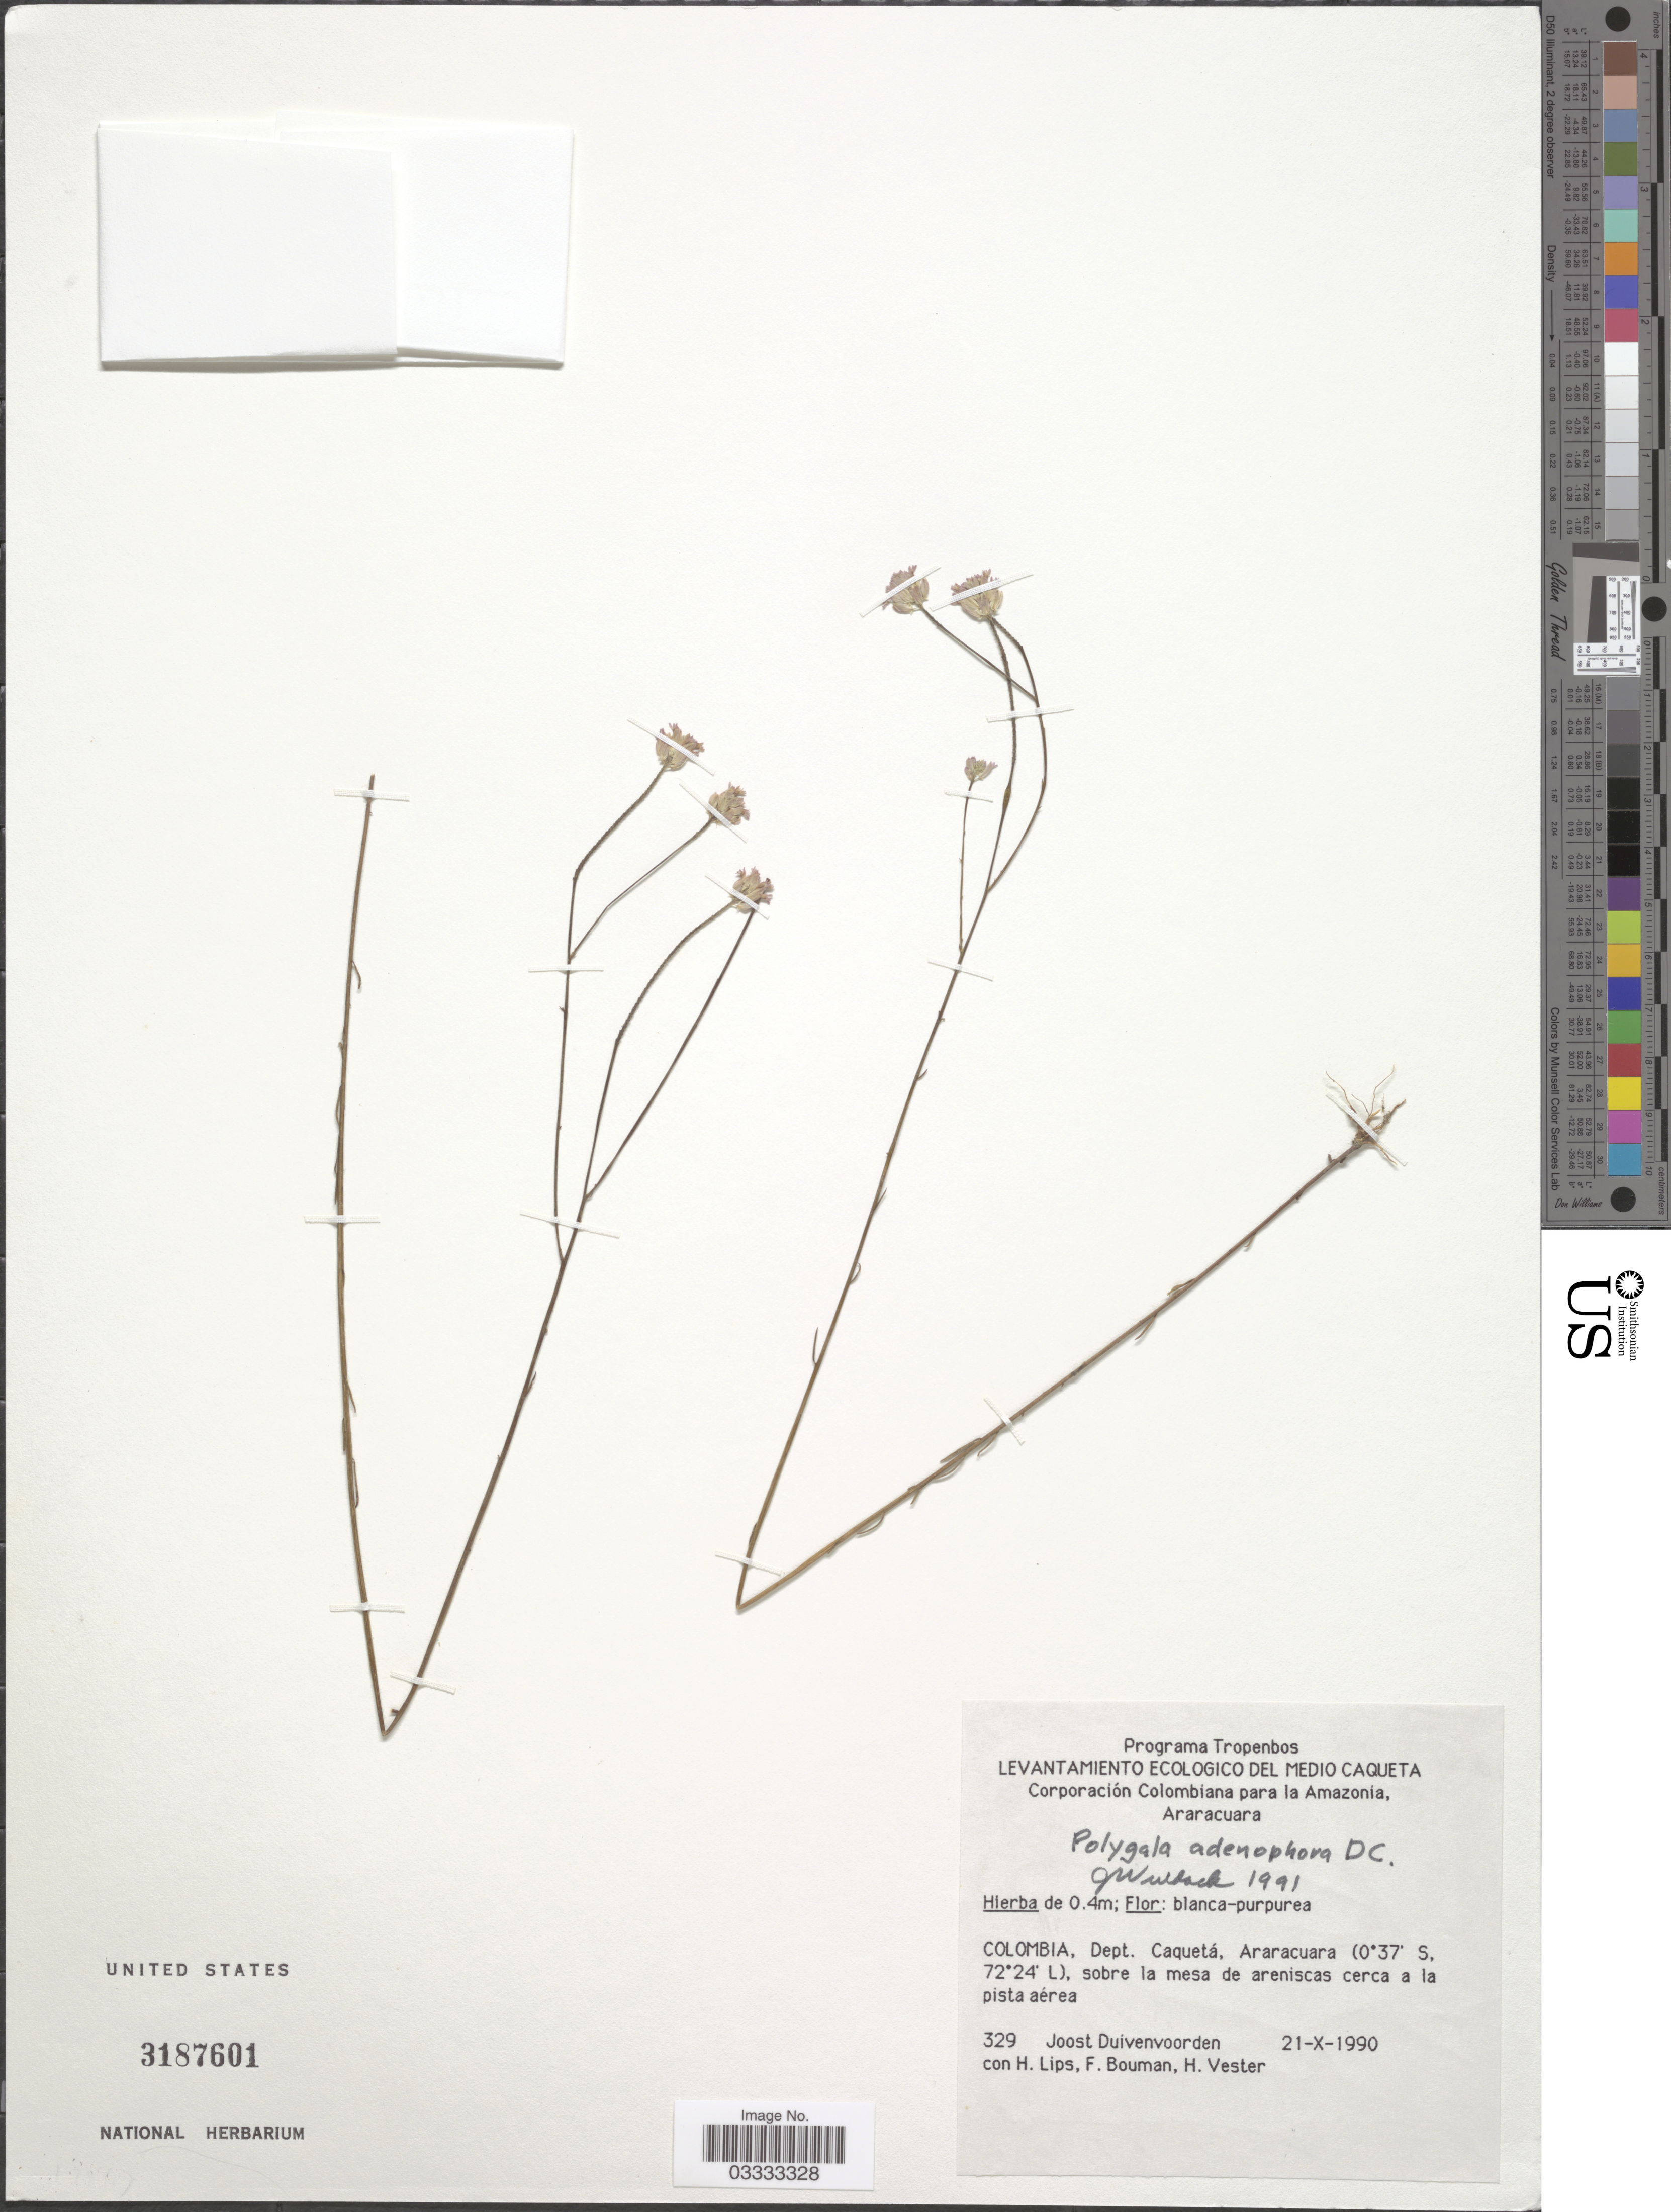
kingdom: Plantae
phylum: Tracheophyta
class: Magnoliopsida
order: Fabales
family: Polygalaceae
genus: Polygala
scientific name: Polygala adenophora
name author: DC.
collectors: J. Duivenvoorden, H. Lips, F. Bouman & H. Vester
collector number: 329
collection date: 1990-10-21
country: Colombia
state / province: Caquetá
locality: Dept. Caquetá. Araracuara, sobre la mesa de areniscas cerca a la pista aérea.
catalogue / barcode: US 3187601